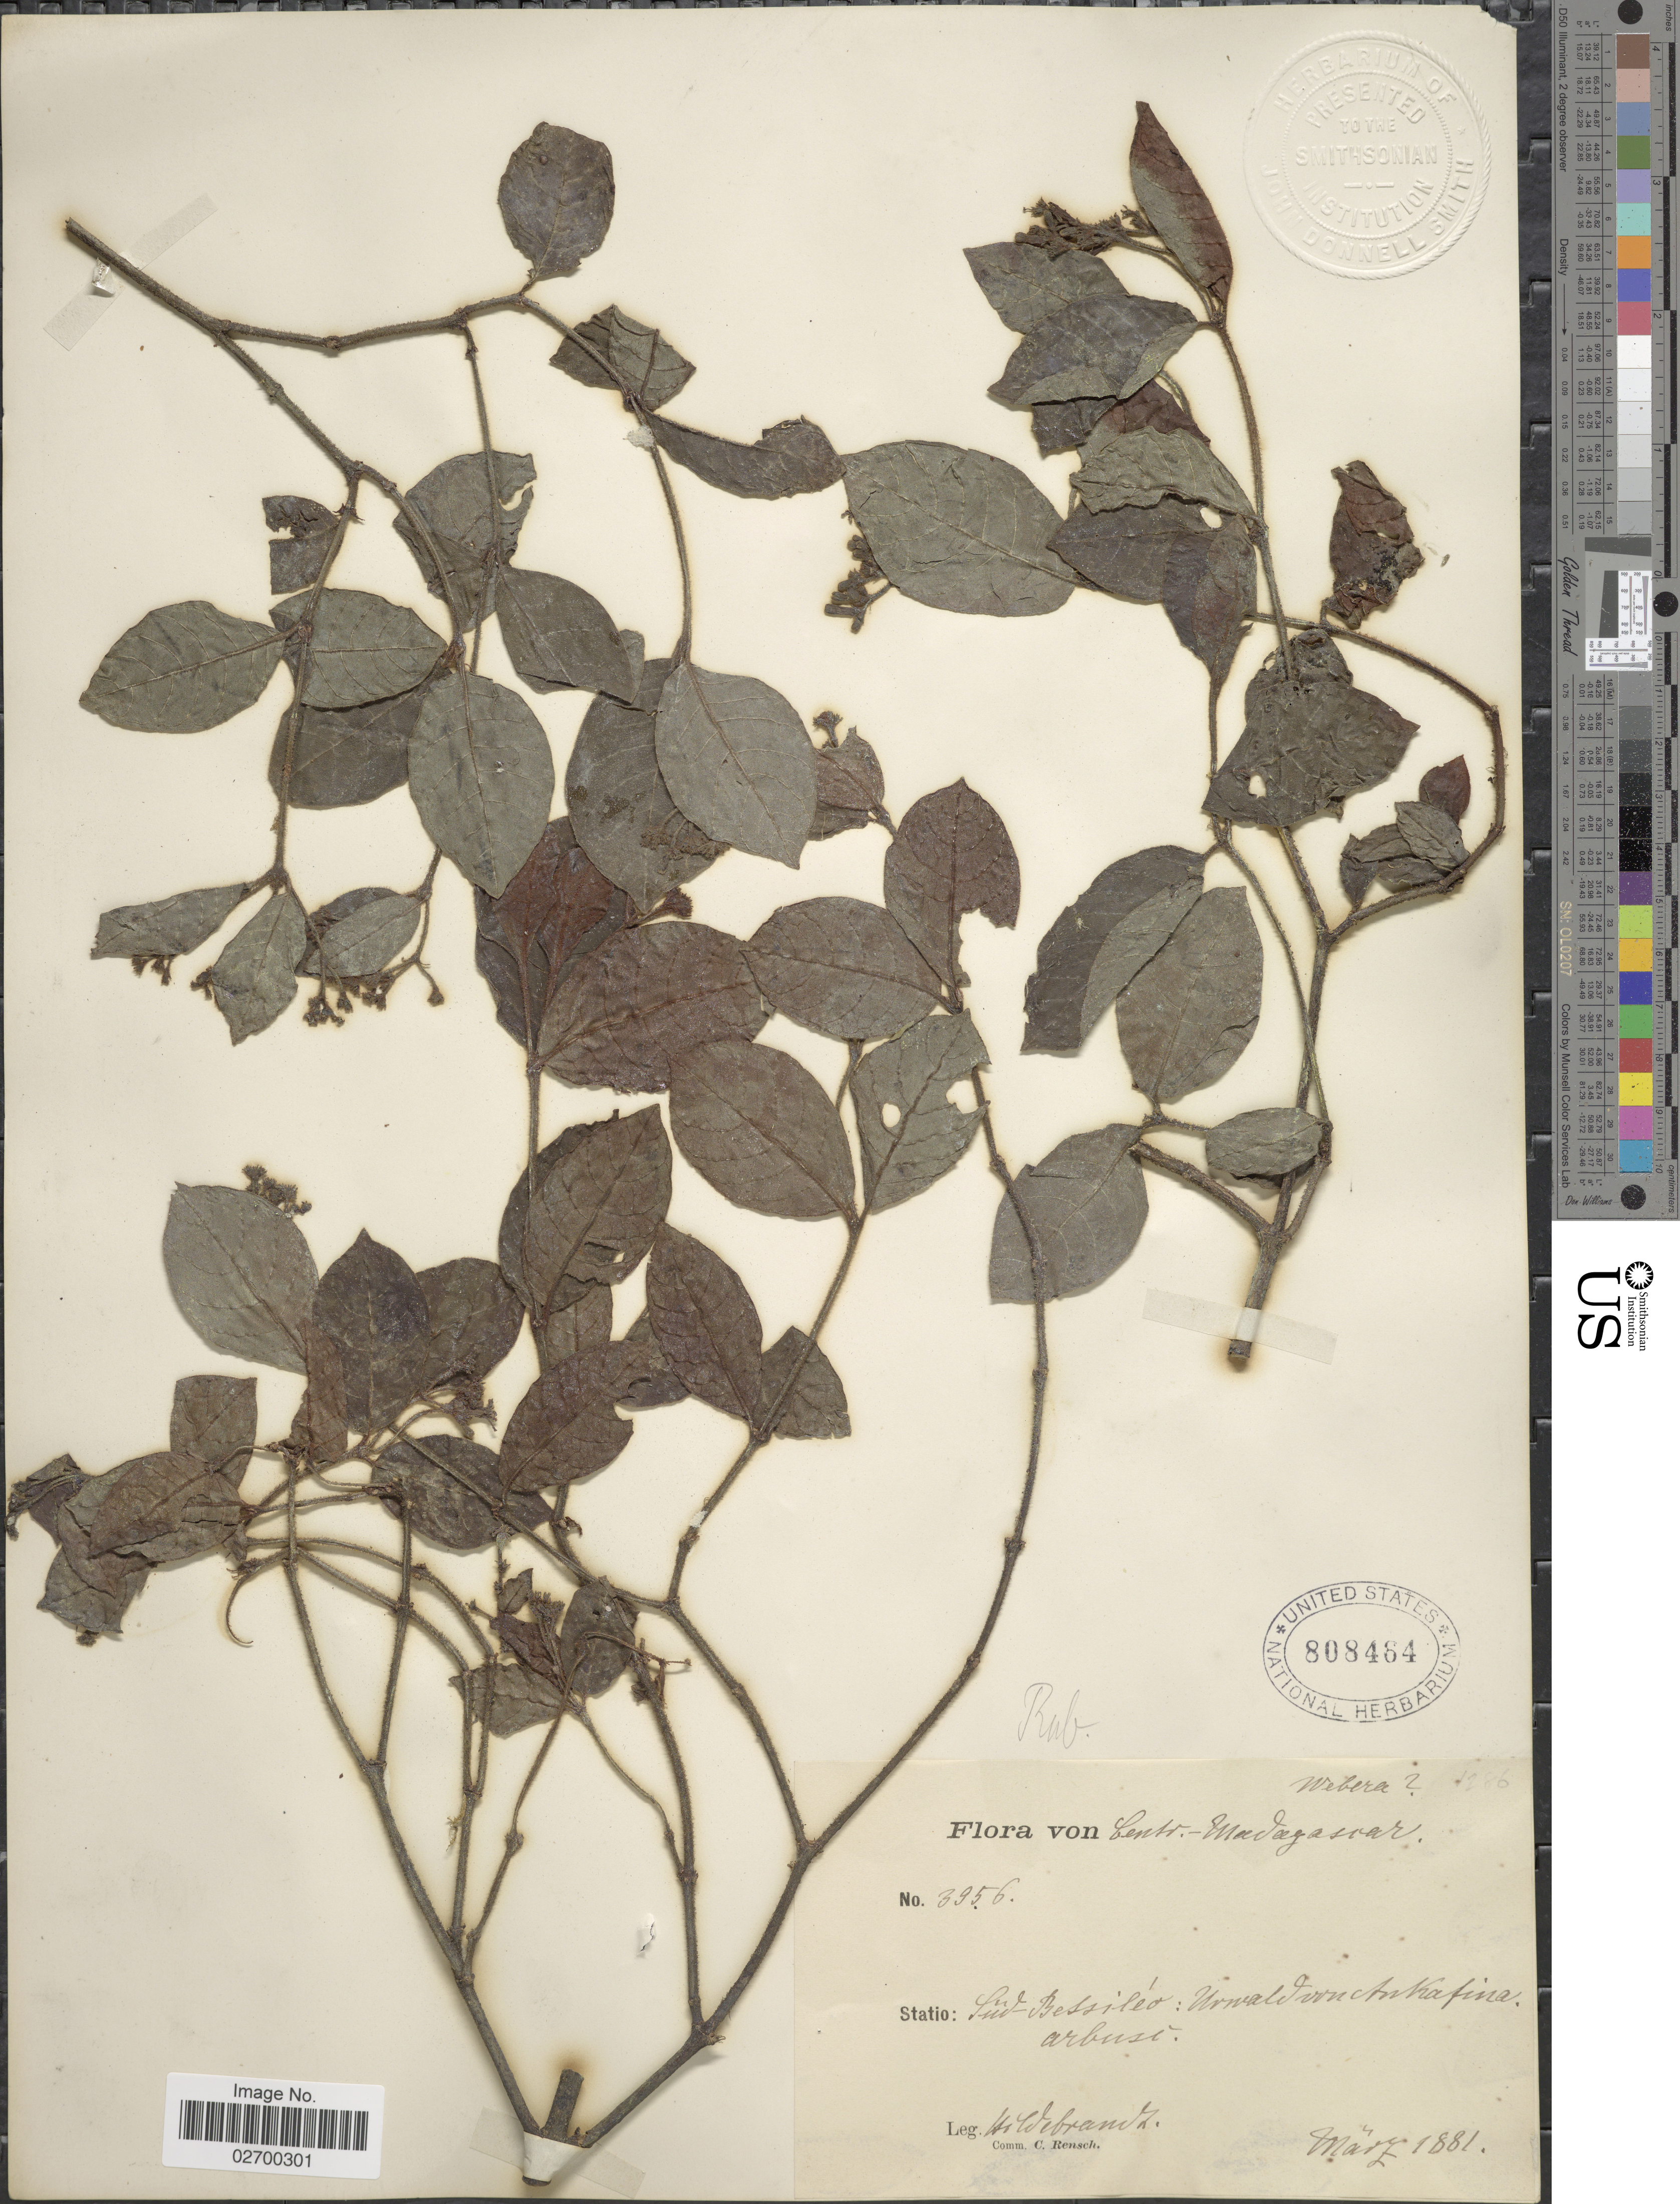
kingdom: Plantae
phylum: Tracheophyta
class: Magnoliopsida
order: Gentianales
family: Rubiaceae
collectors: J. Hildebrandt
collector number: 3956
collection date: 1881-03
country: Madagascar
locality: Sud-Bessileo: Urwald von Ankafina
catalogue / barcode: US 808464